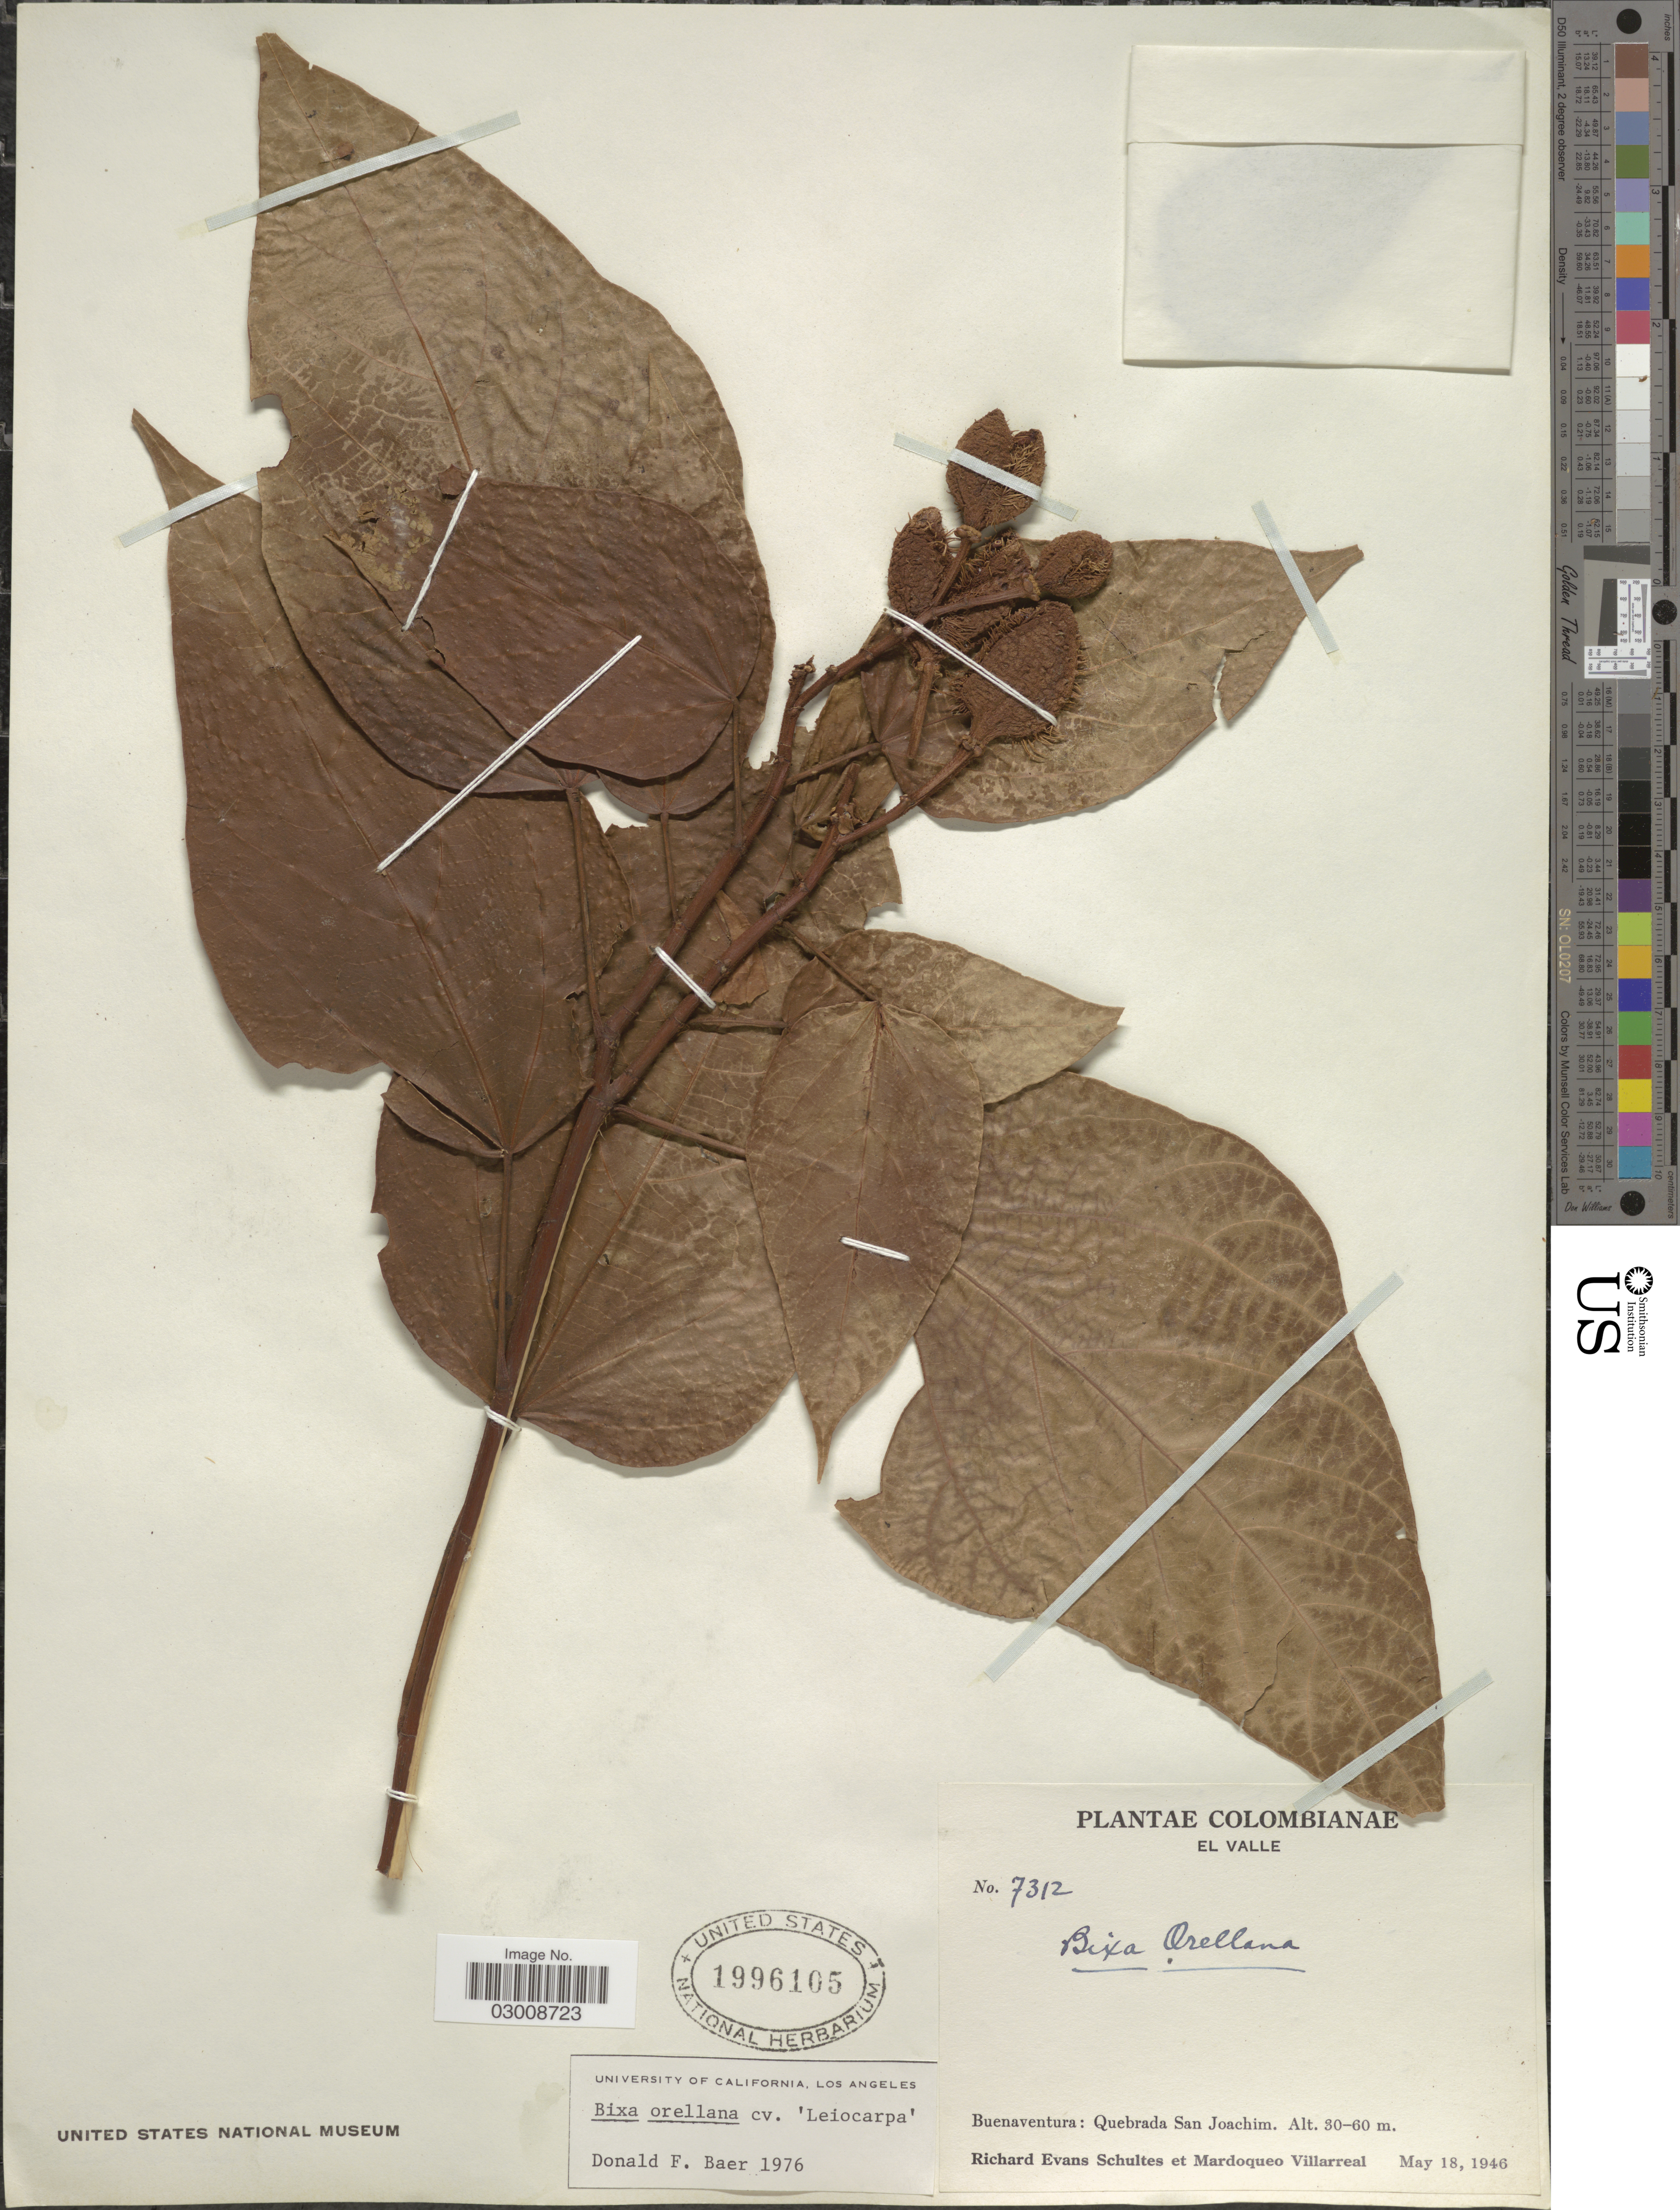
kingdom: Plantae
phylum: Tracheophyta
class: Magnoliopsida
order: Malvales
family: Bixaceae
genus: Bixa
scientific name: Bixa orellana f. leiocarpa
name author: (Kuntze) J.F. Macbr.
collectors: R. E. Schultes & M. Villarreal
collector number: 7312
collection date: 1946-05-18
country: Colombia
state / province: Valle del Cauca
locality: El Valle, Buenaventura: Quebrada San Joachim.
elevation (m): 30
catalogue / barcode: US 1996105